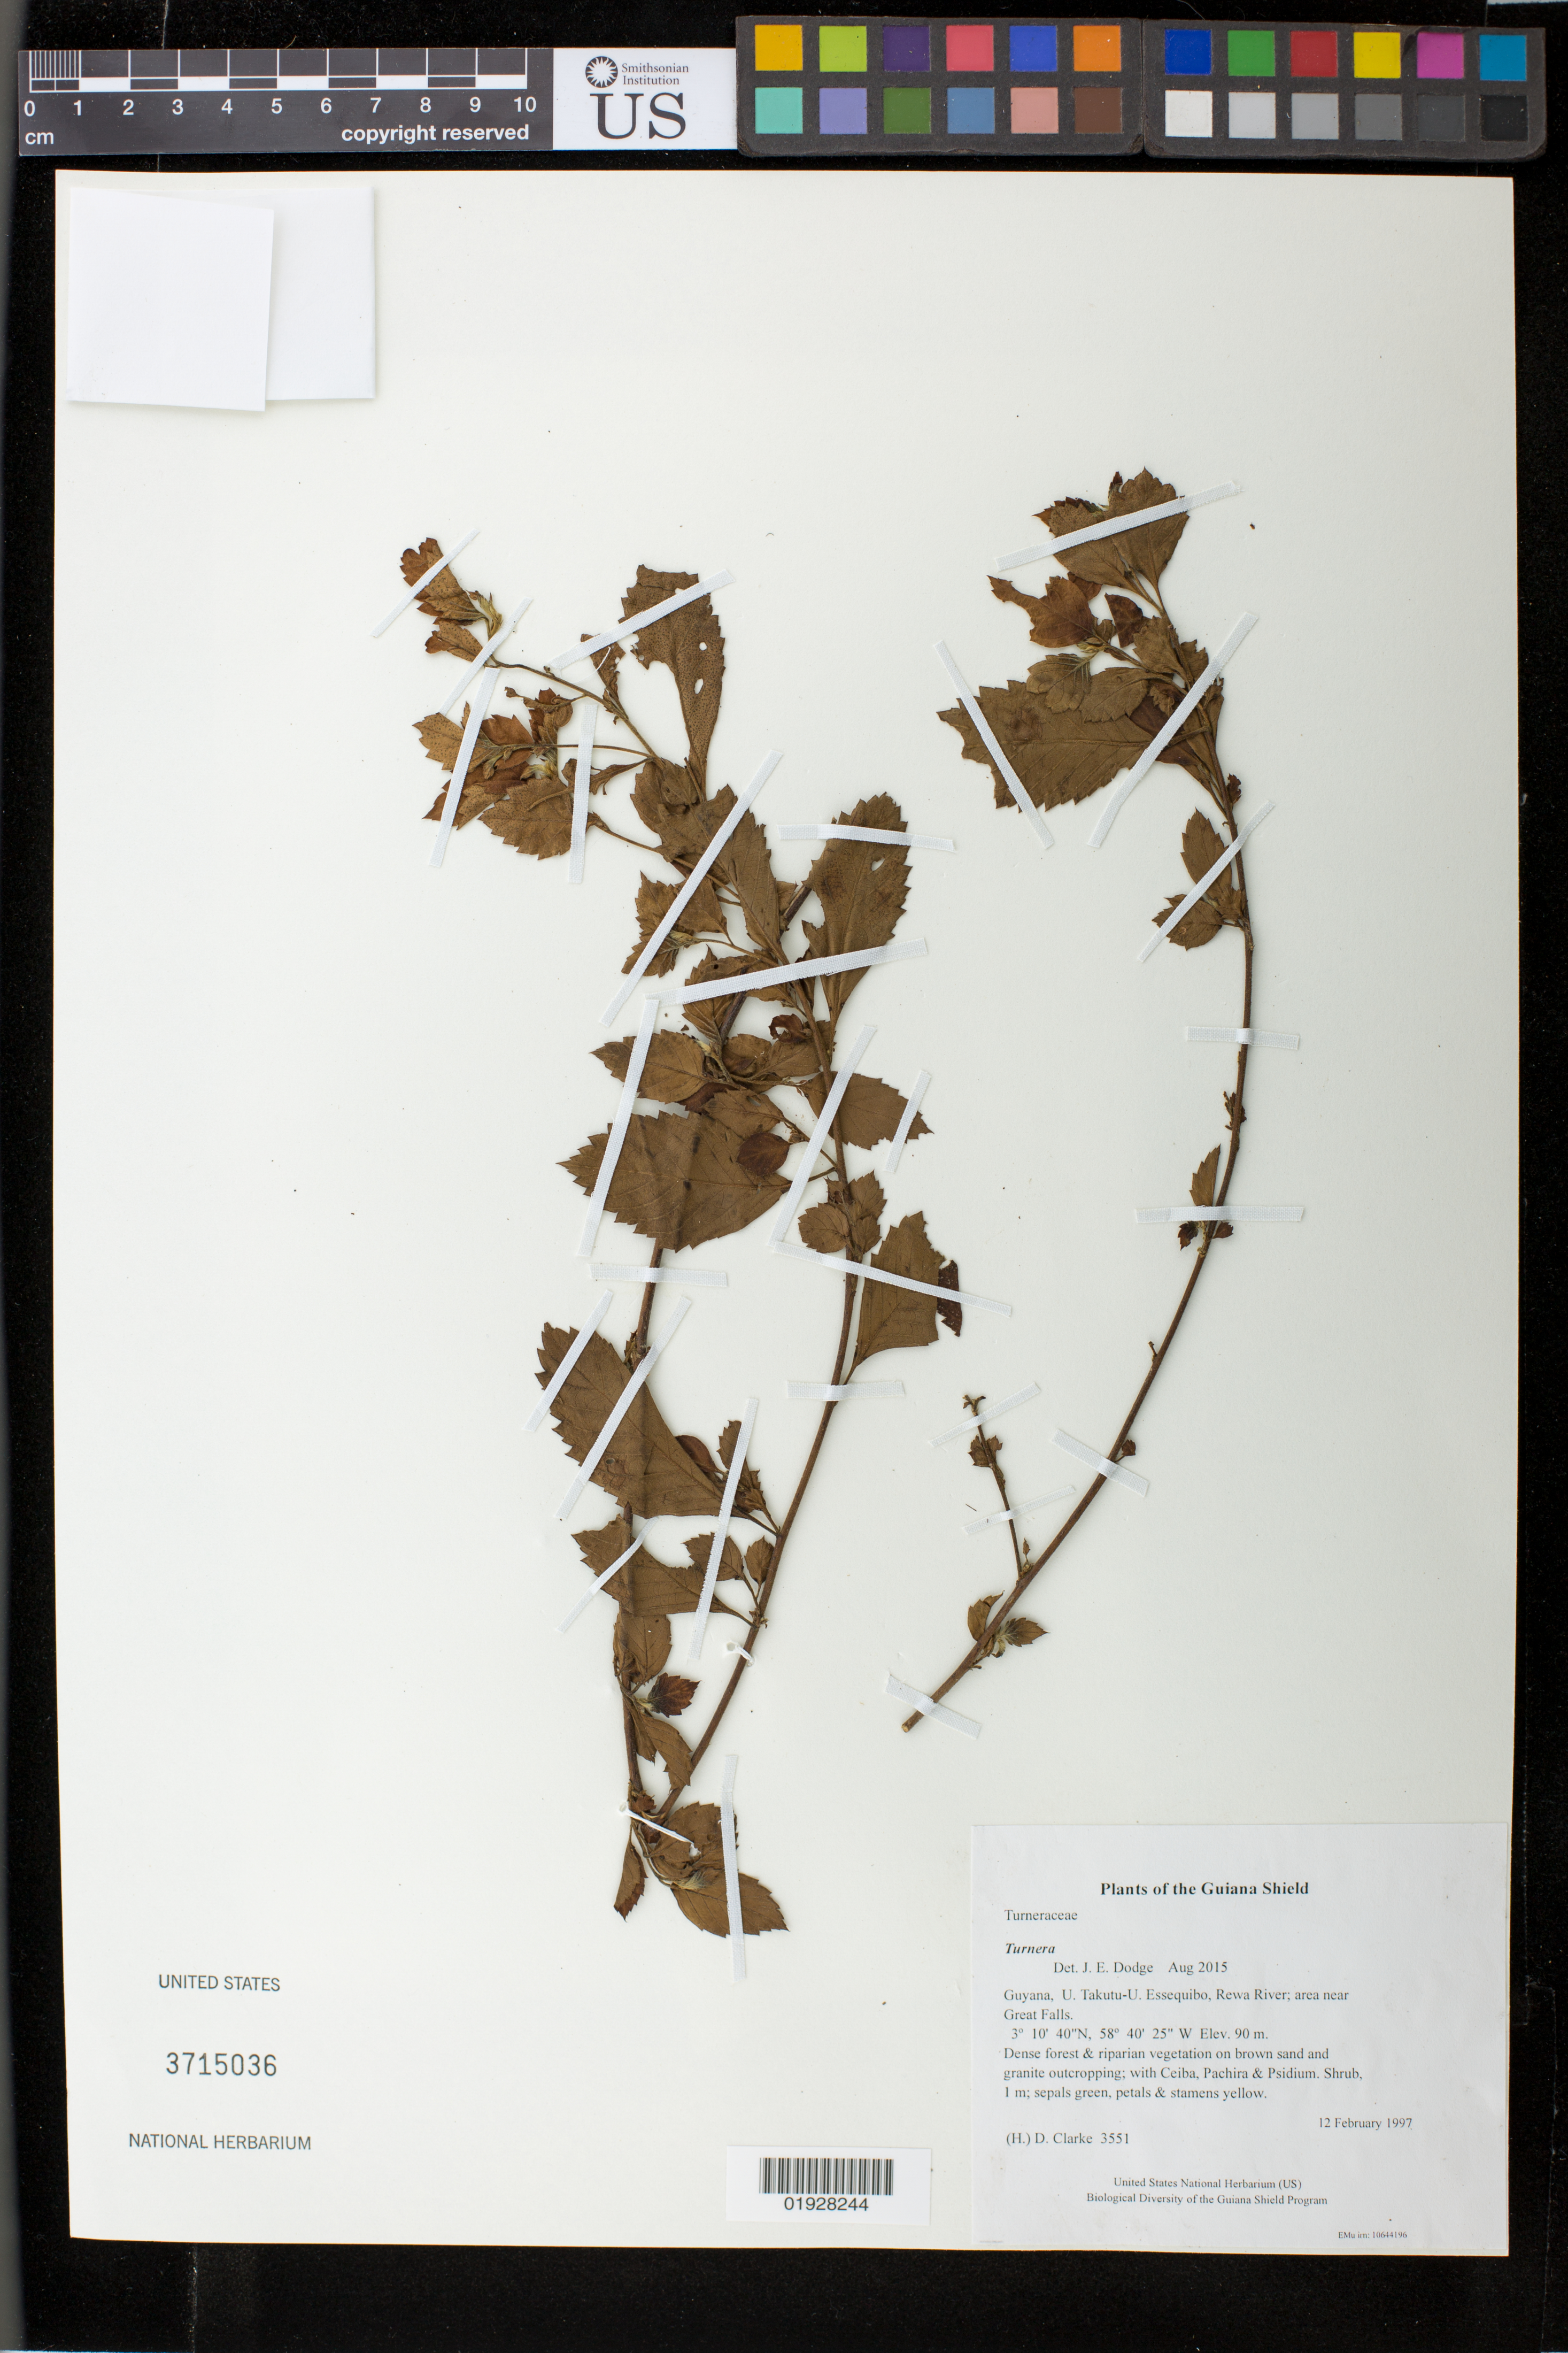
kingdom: Plantae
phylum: Tracheophyta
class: Magnoliopsida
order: Malpighiales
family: Turneraceae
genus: Turnera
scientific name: Turnera sp.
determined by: Dodge, J. E.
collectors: H. D. Clarke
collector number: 3551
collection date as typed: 12 February 1997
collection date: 1997-02-12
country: Guyana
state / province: U. Takutu-U. Essequibo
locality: Rewa River; area near Great Falls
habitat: Dense forest & riparian vegetation on brown sand and granite outcropping; with Ceiba, Pachira & Psidium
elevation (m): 90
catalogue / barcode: US 3715036